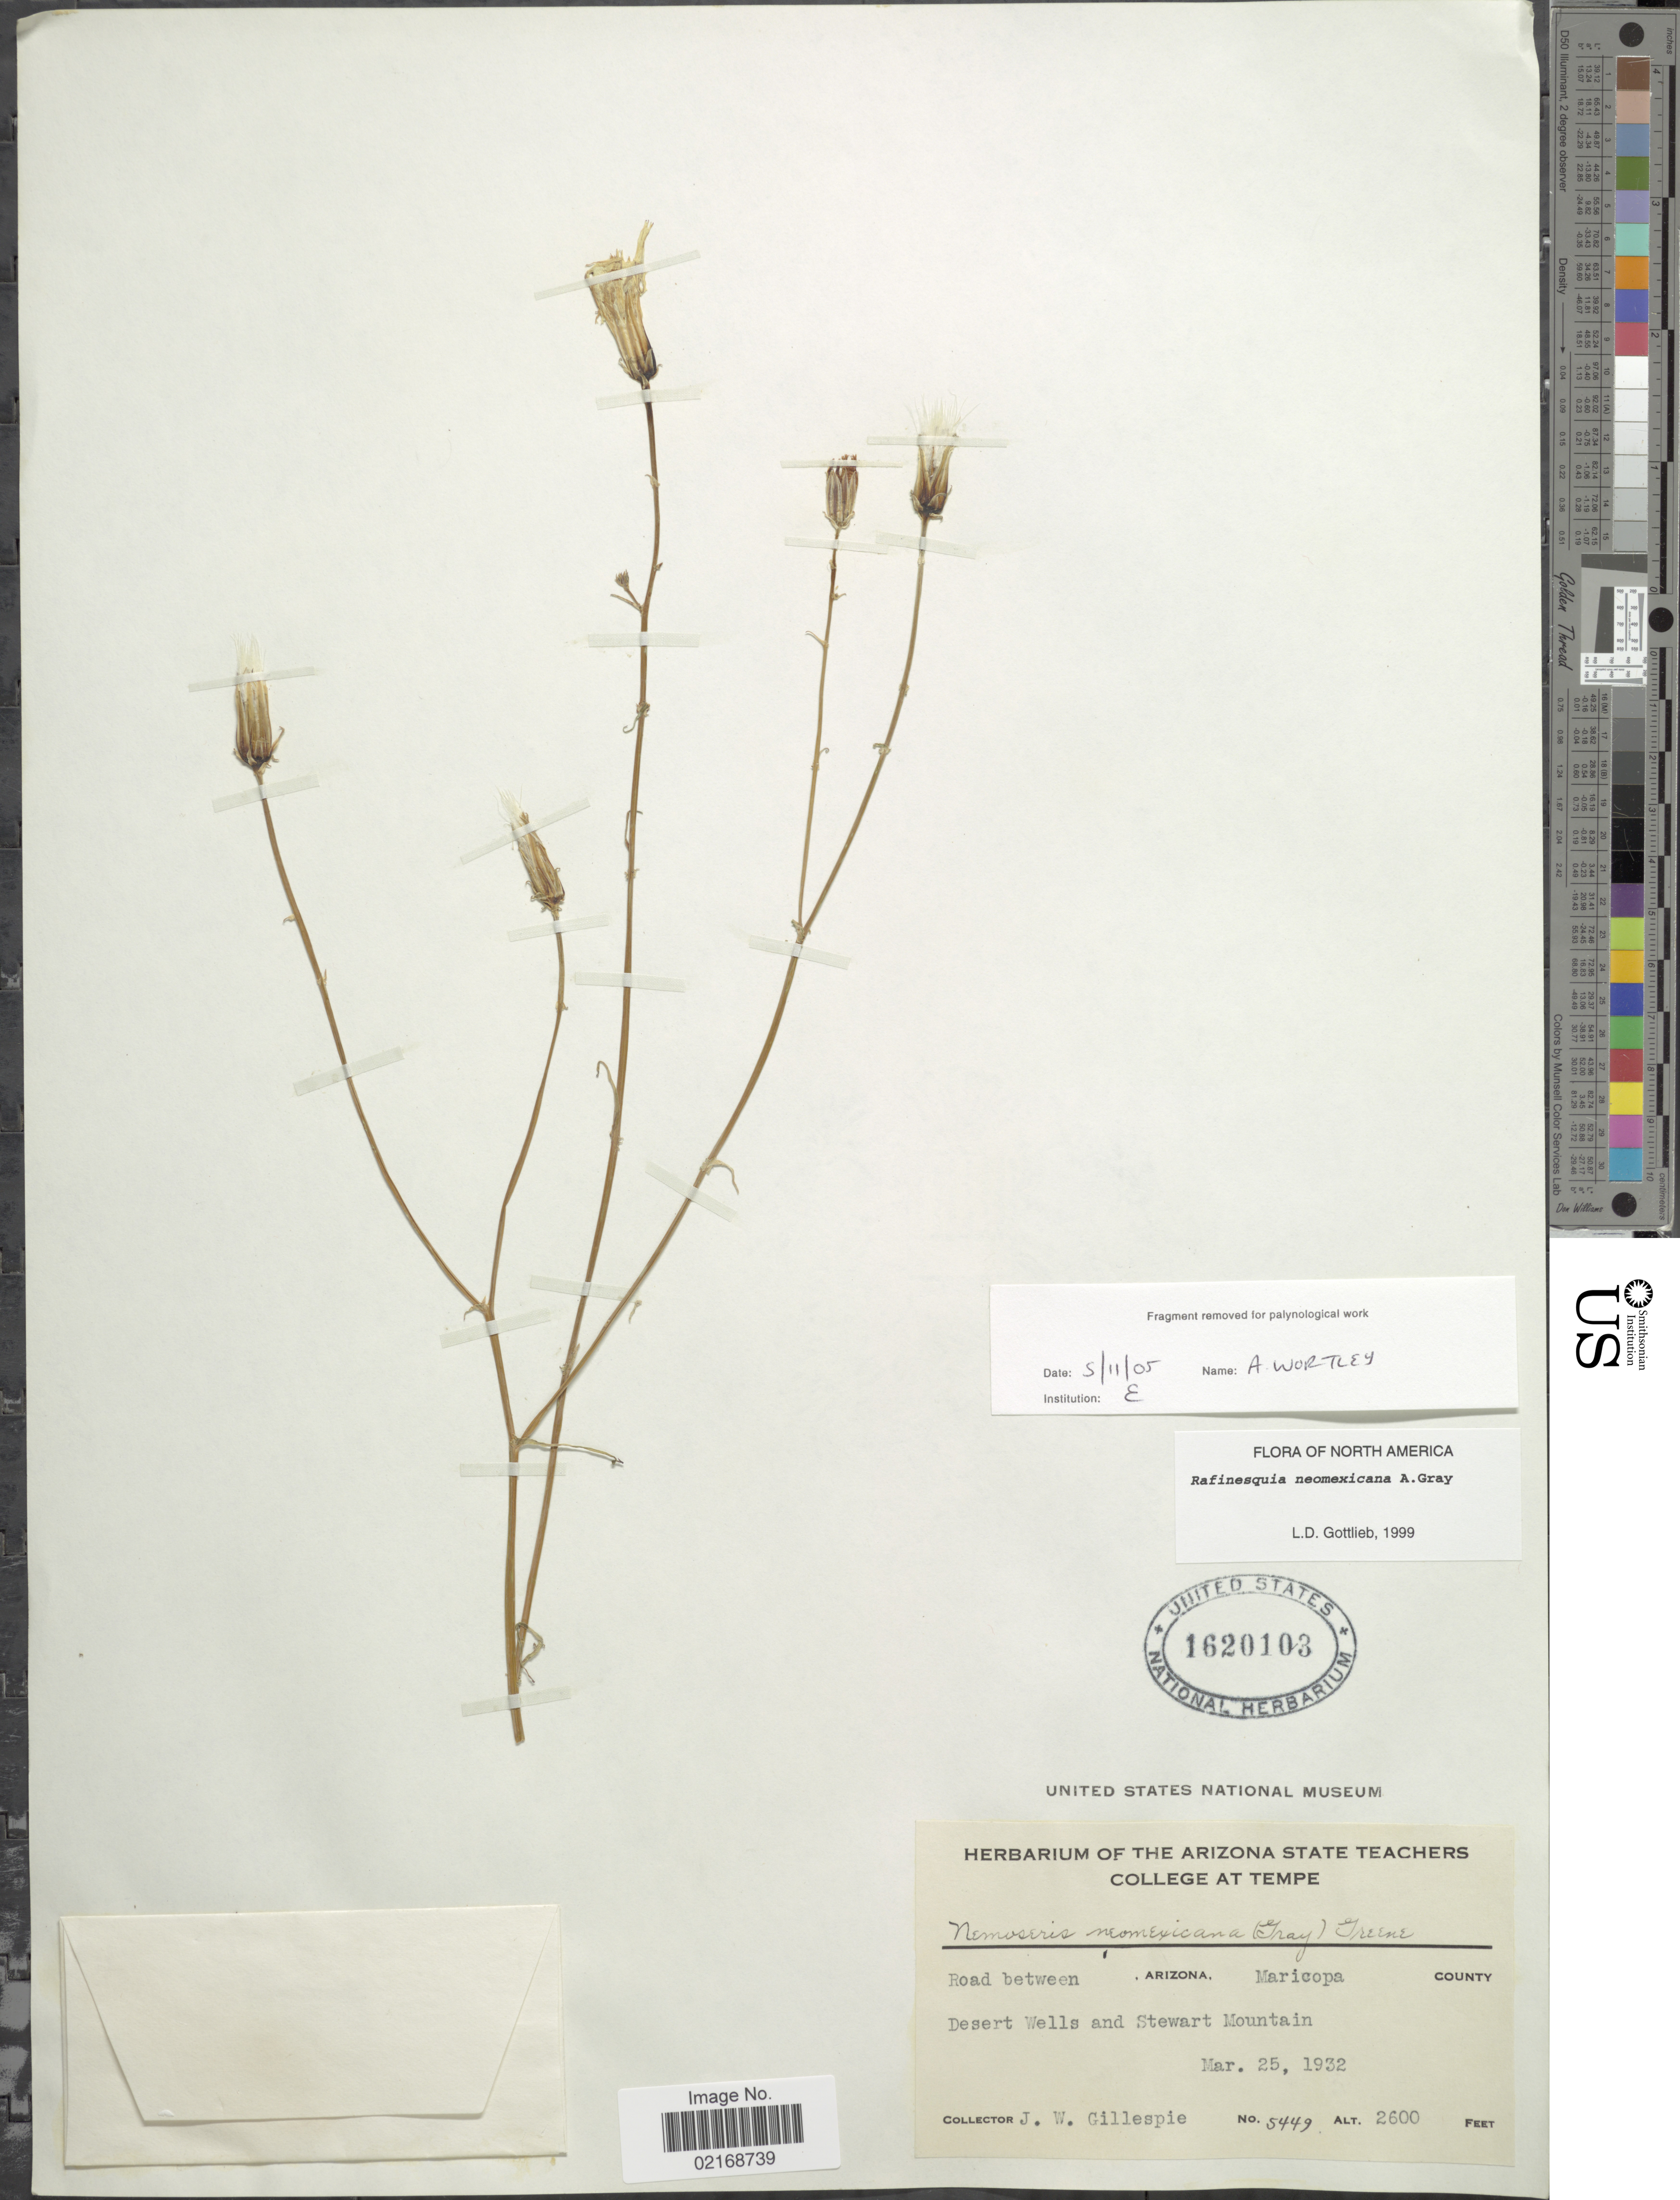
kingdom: Plantae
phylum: Tracheophyta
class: Magnoliopsida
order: Asterales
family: Asteraceae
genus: Rafinesquia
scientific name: Rafinesquia neomexicana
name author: A. Gray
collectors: J. W. Gillespie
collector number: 5449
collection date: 1932-03-25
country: United States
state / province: Arizona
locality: Road between, Desert Wells and Stewart Mountain, Maricopa County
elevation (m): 792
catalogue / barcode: US 1620103